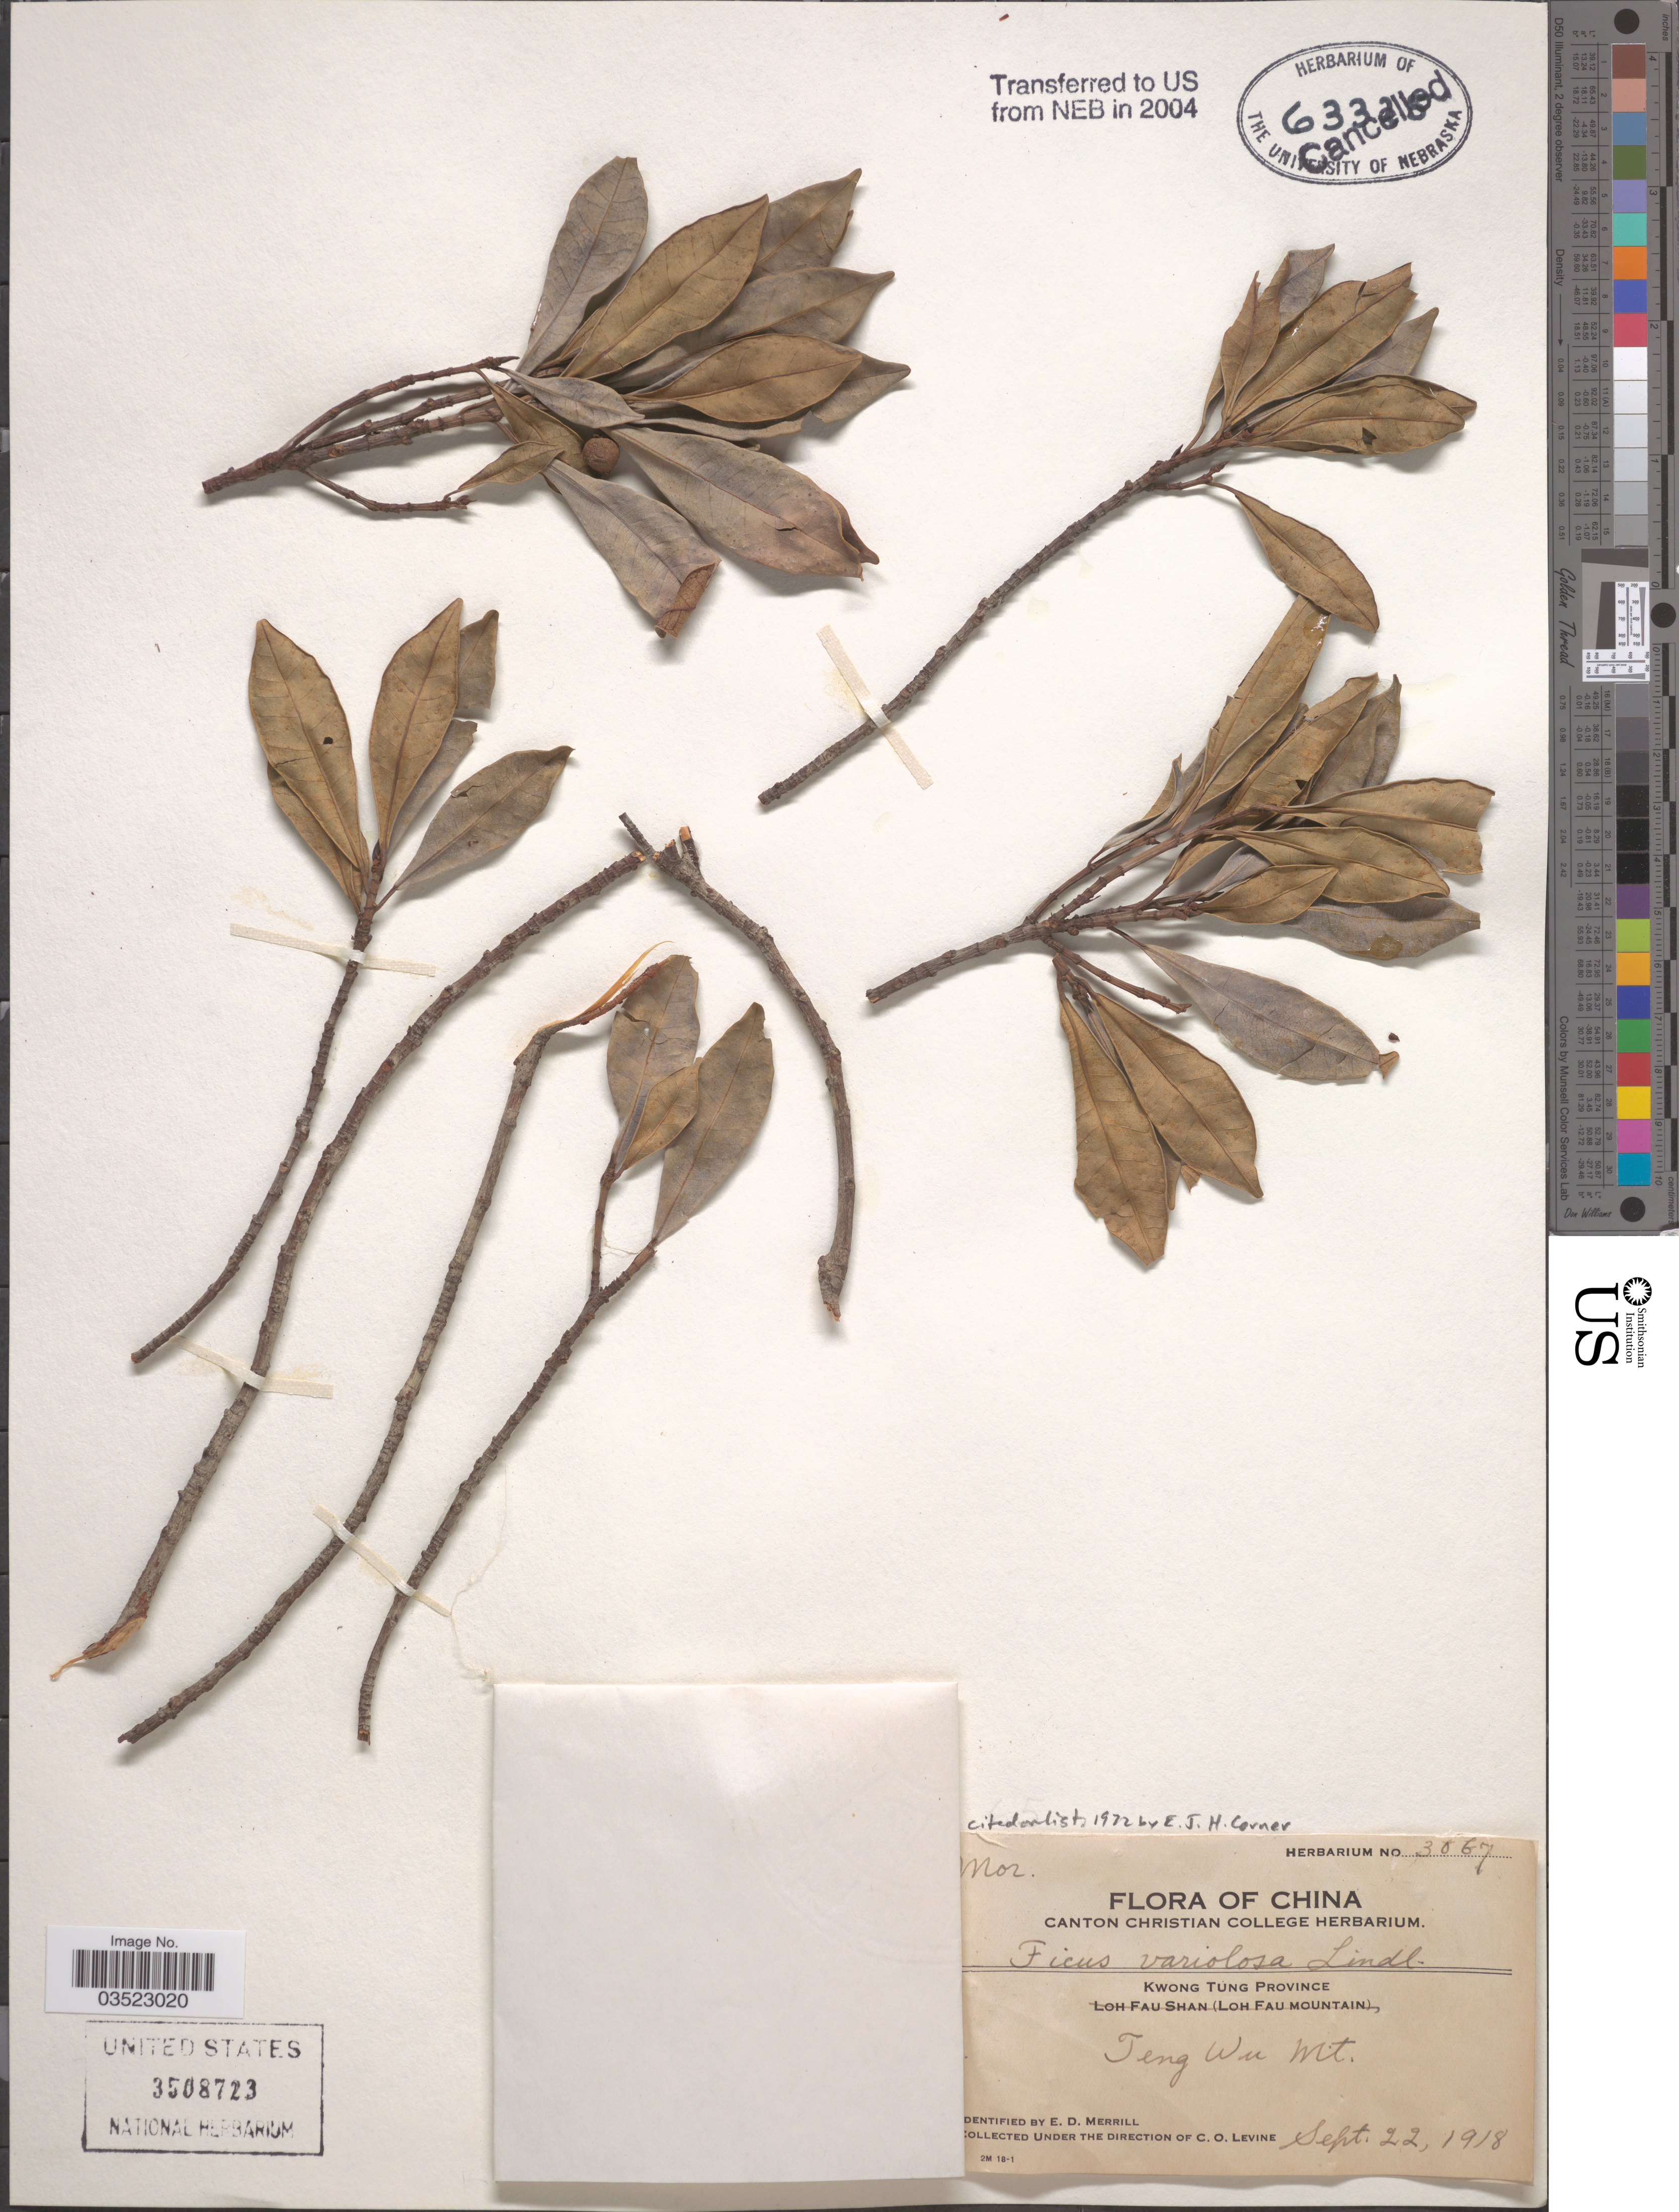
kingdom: Plantae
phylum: Tracheophyta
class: Magnoliopsida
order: Rosales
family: Moraceae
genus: Ficus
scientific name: Ficus variolosa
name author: Lindl. ex Benth.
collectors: C. O. Levine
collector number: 3067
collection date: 1918-09-22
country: China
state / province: Guangdong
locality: Kwong Tung Province. Teng Wu Mt.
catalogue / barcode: US 3508723